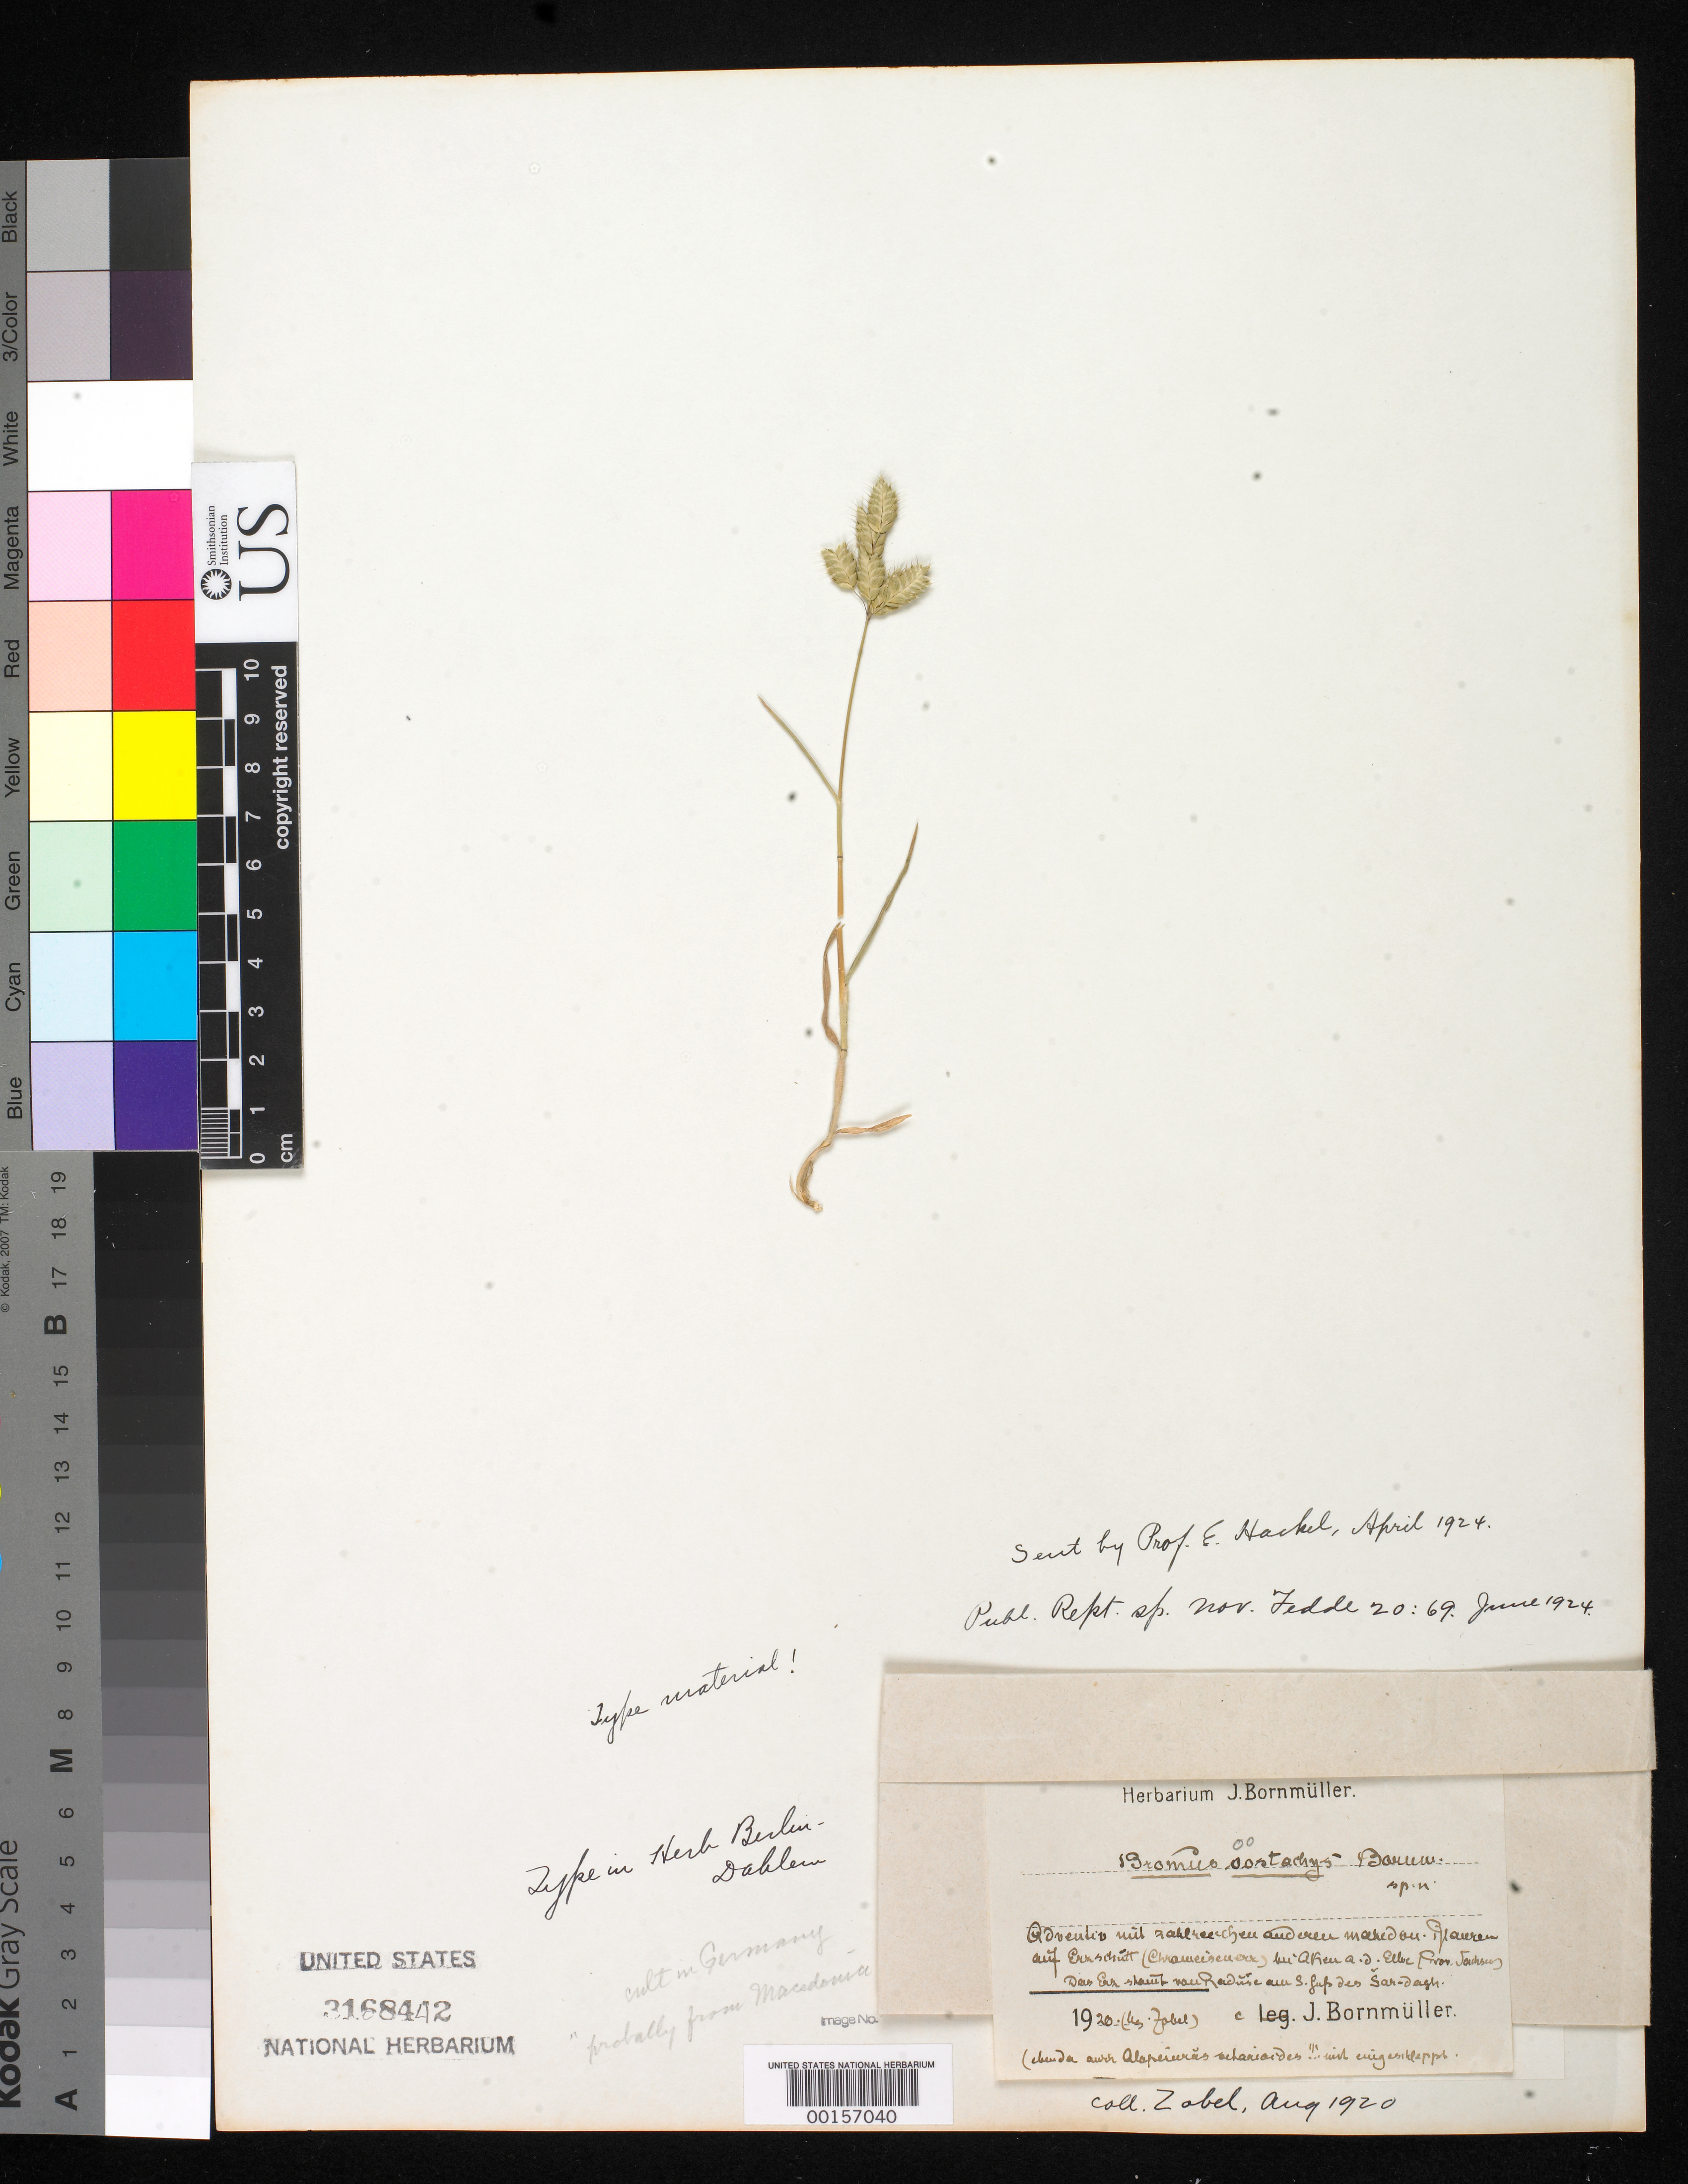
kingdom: Plantae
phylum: Tracheophyta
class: Liliopsida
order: Poales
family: Poaceae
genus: Bromus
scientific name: Bromus oostachys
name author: Bornm.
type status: Type Fragment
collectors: H. L. Zobel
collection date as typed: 1920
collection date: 1920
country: Germany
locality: Elbe River.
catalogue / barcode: US 3168442